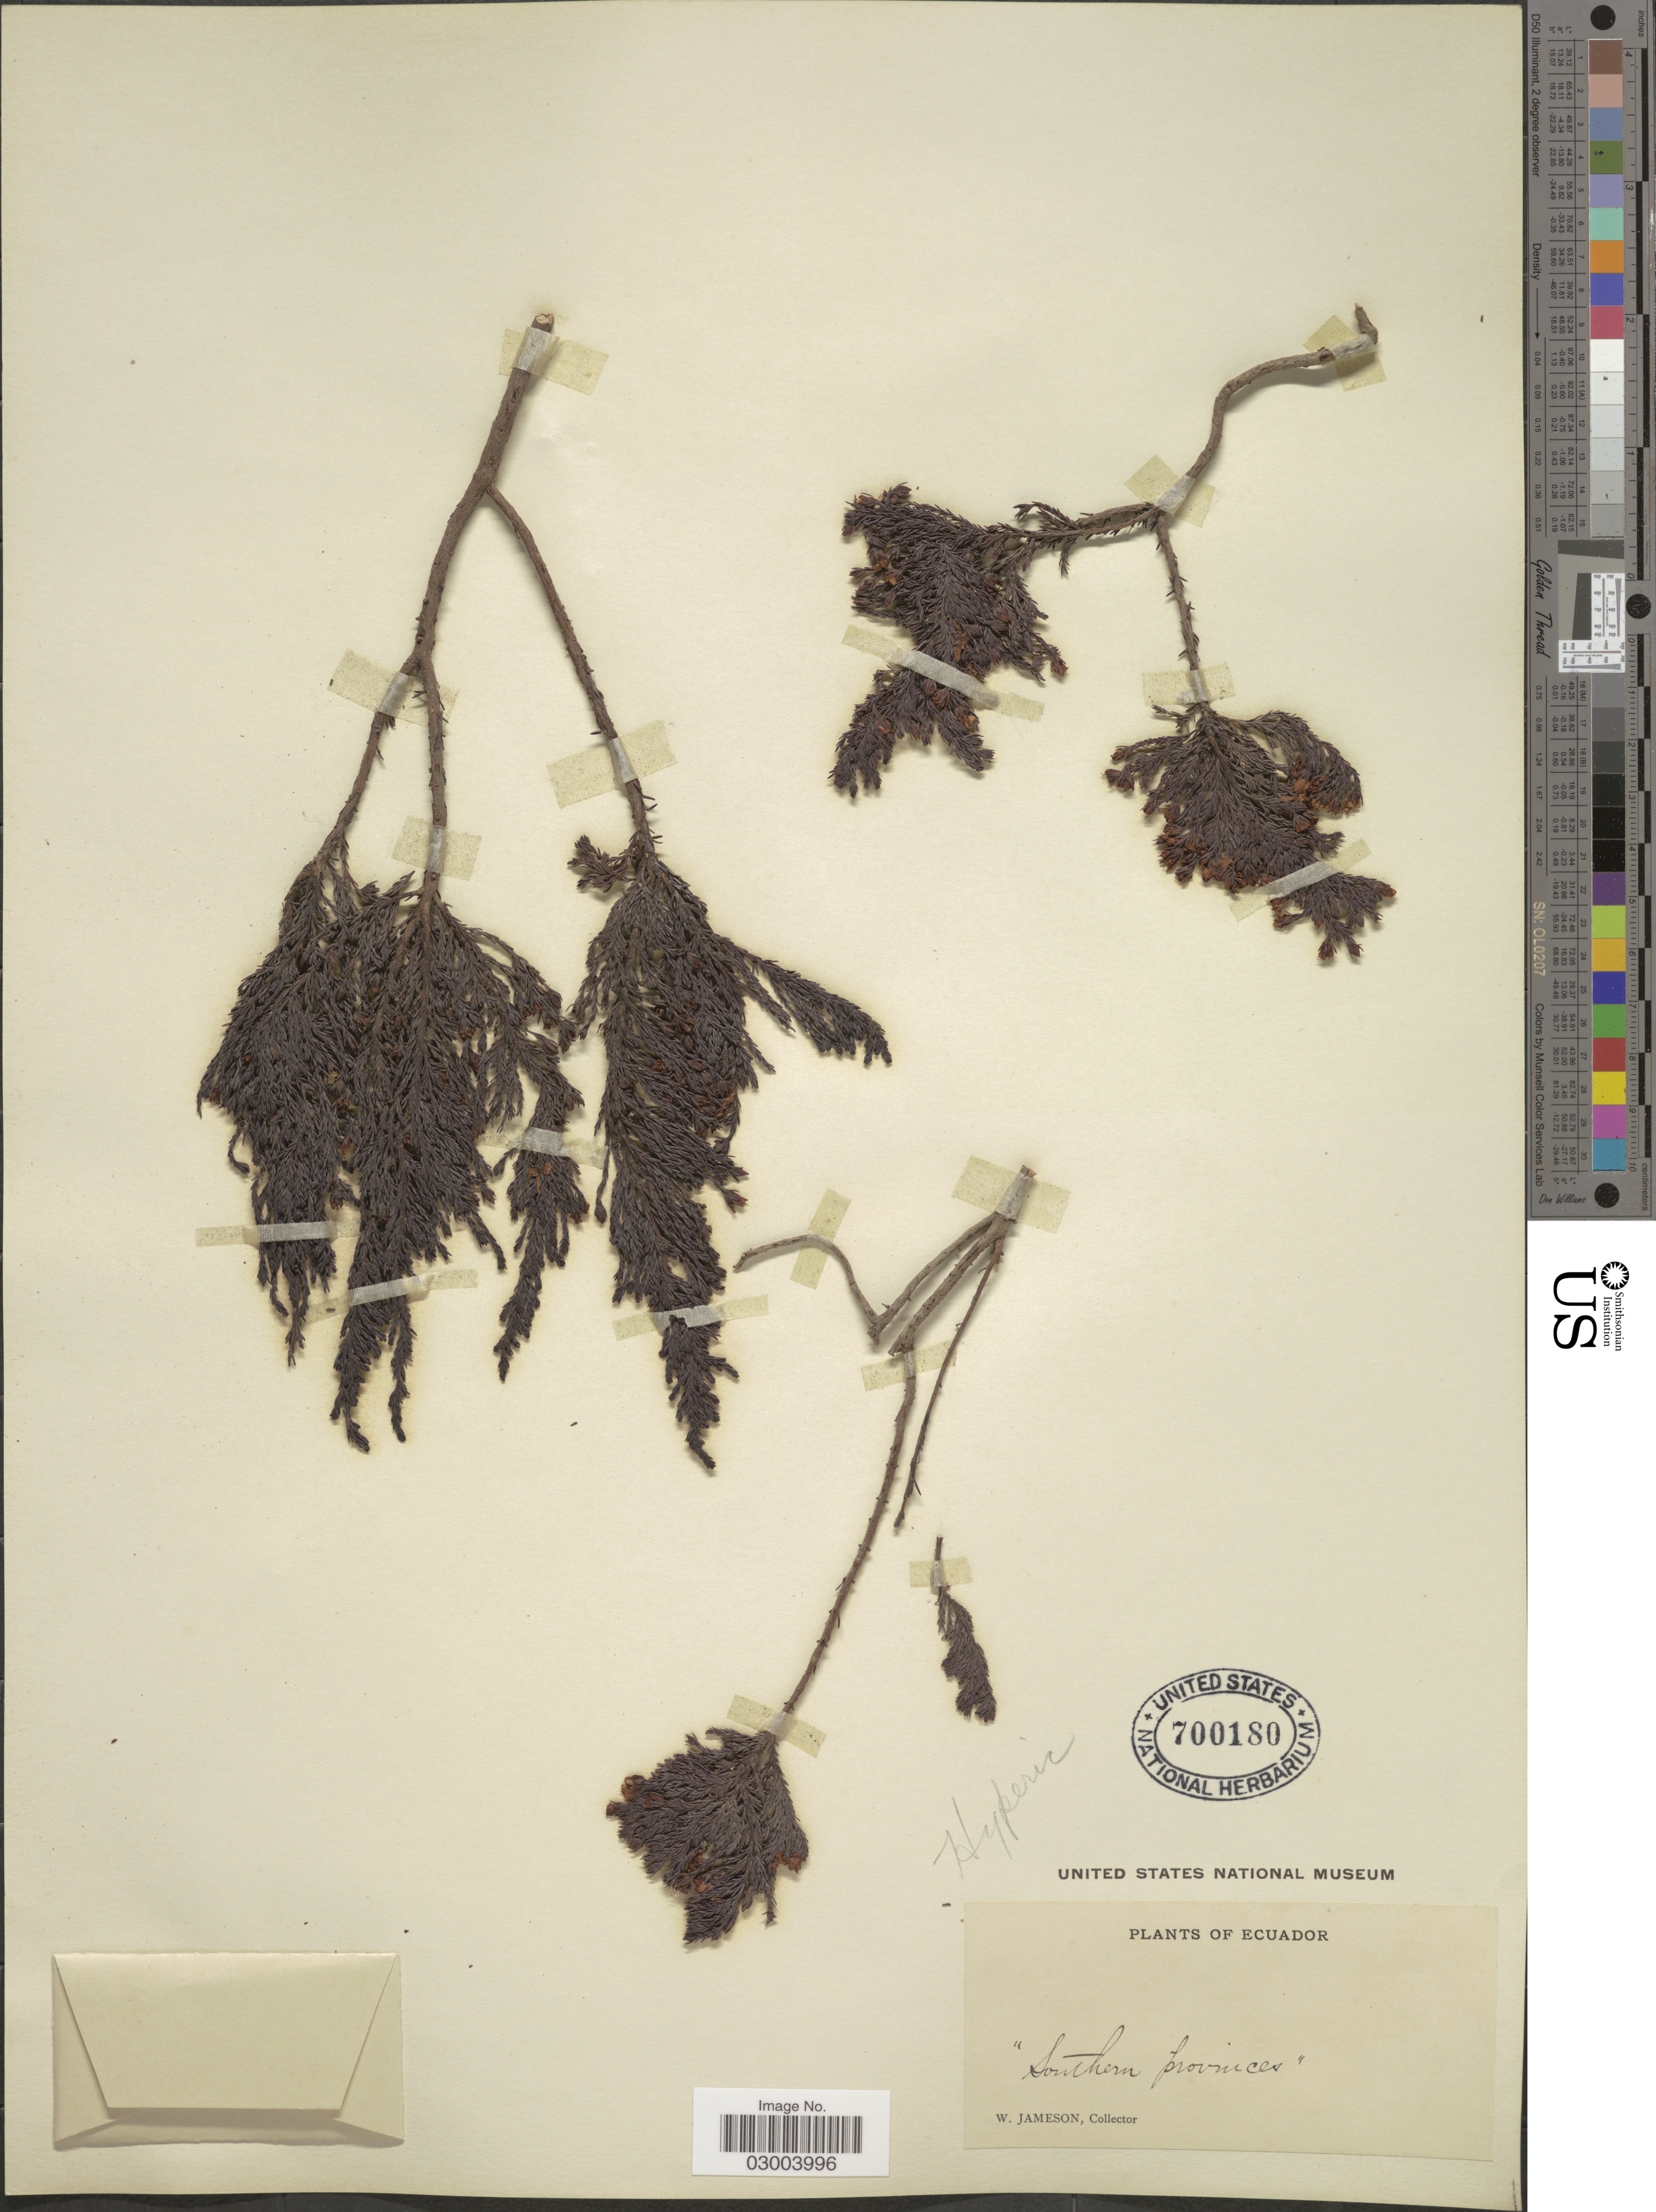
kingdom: Plantae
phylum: Tracheophyta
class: Magnoliopsida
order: Malpighiales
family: Hypericaceae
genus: Hypericum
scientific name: Hypericum loxense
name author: Benth.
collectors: W. Jameson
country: Ecuador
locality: Southern provinces.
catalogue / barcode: US 700180